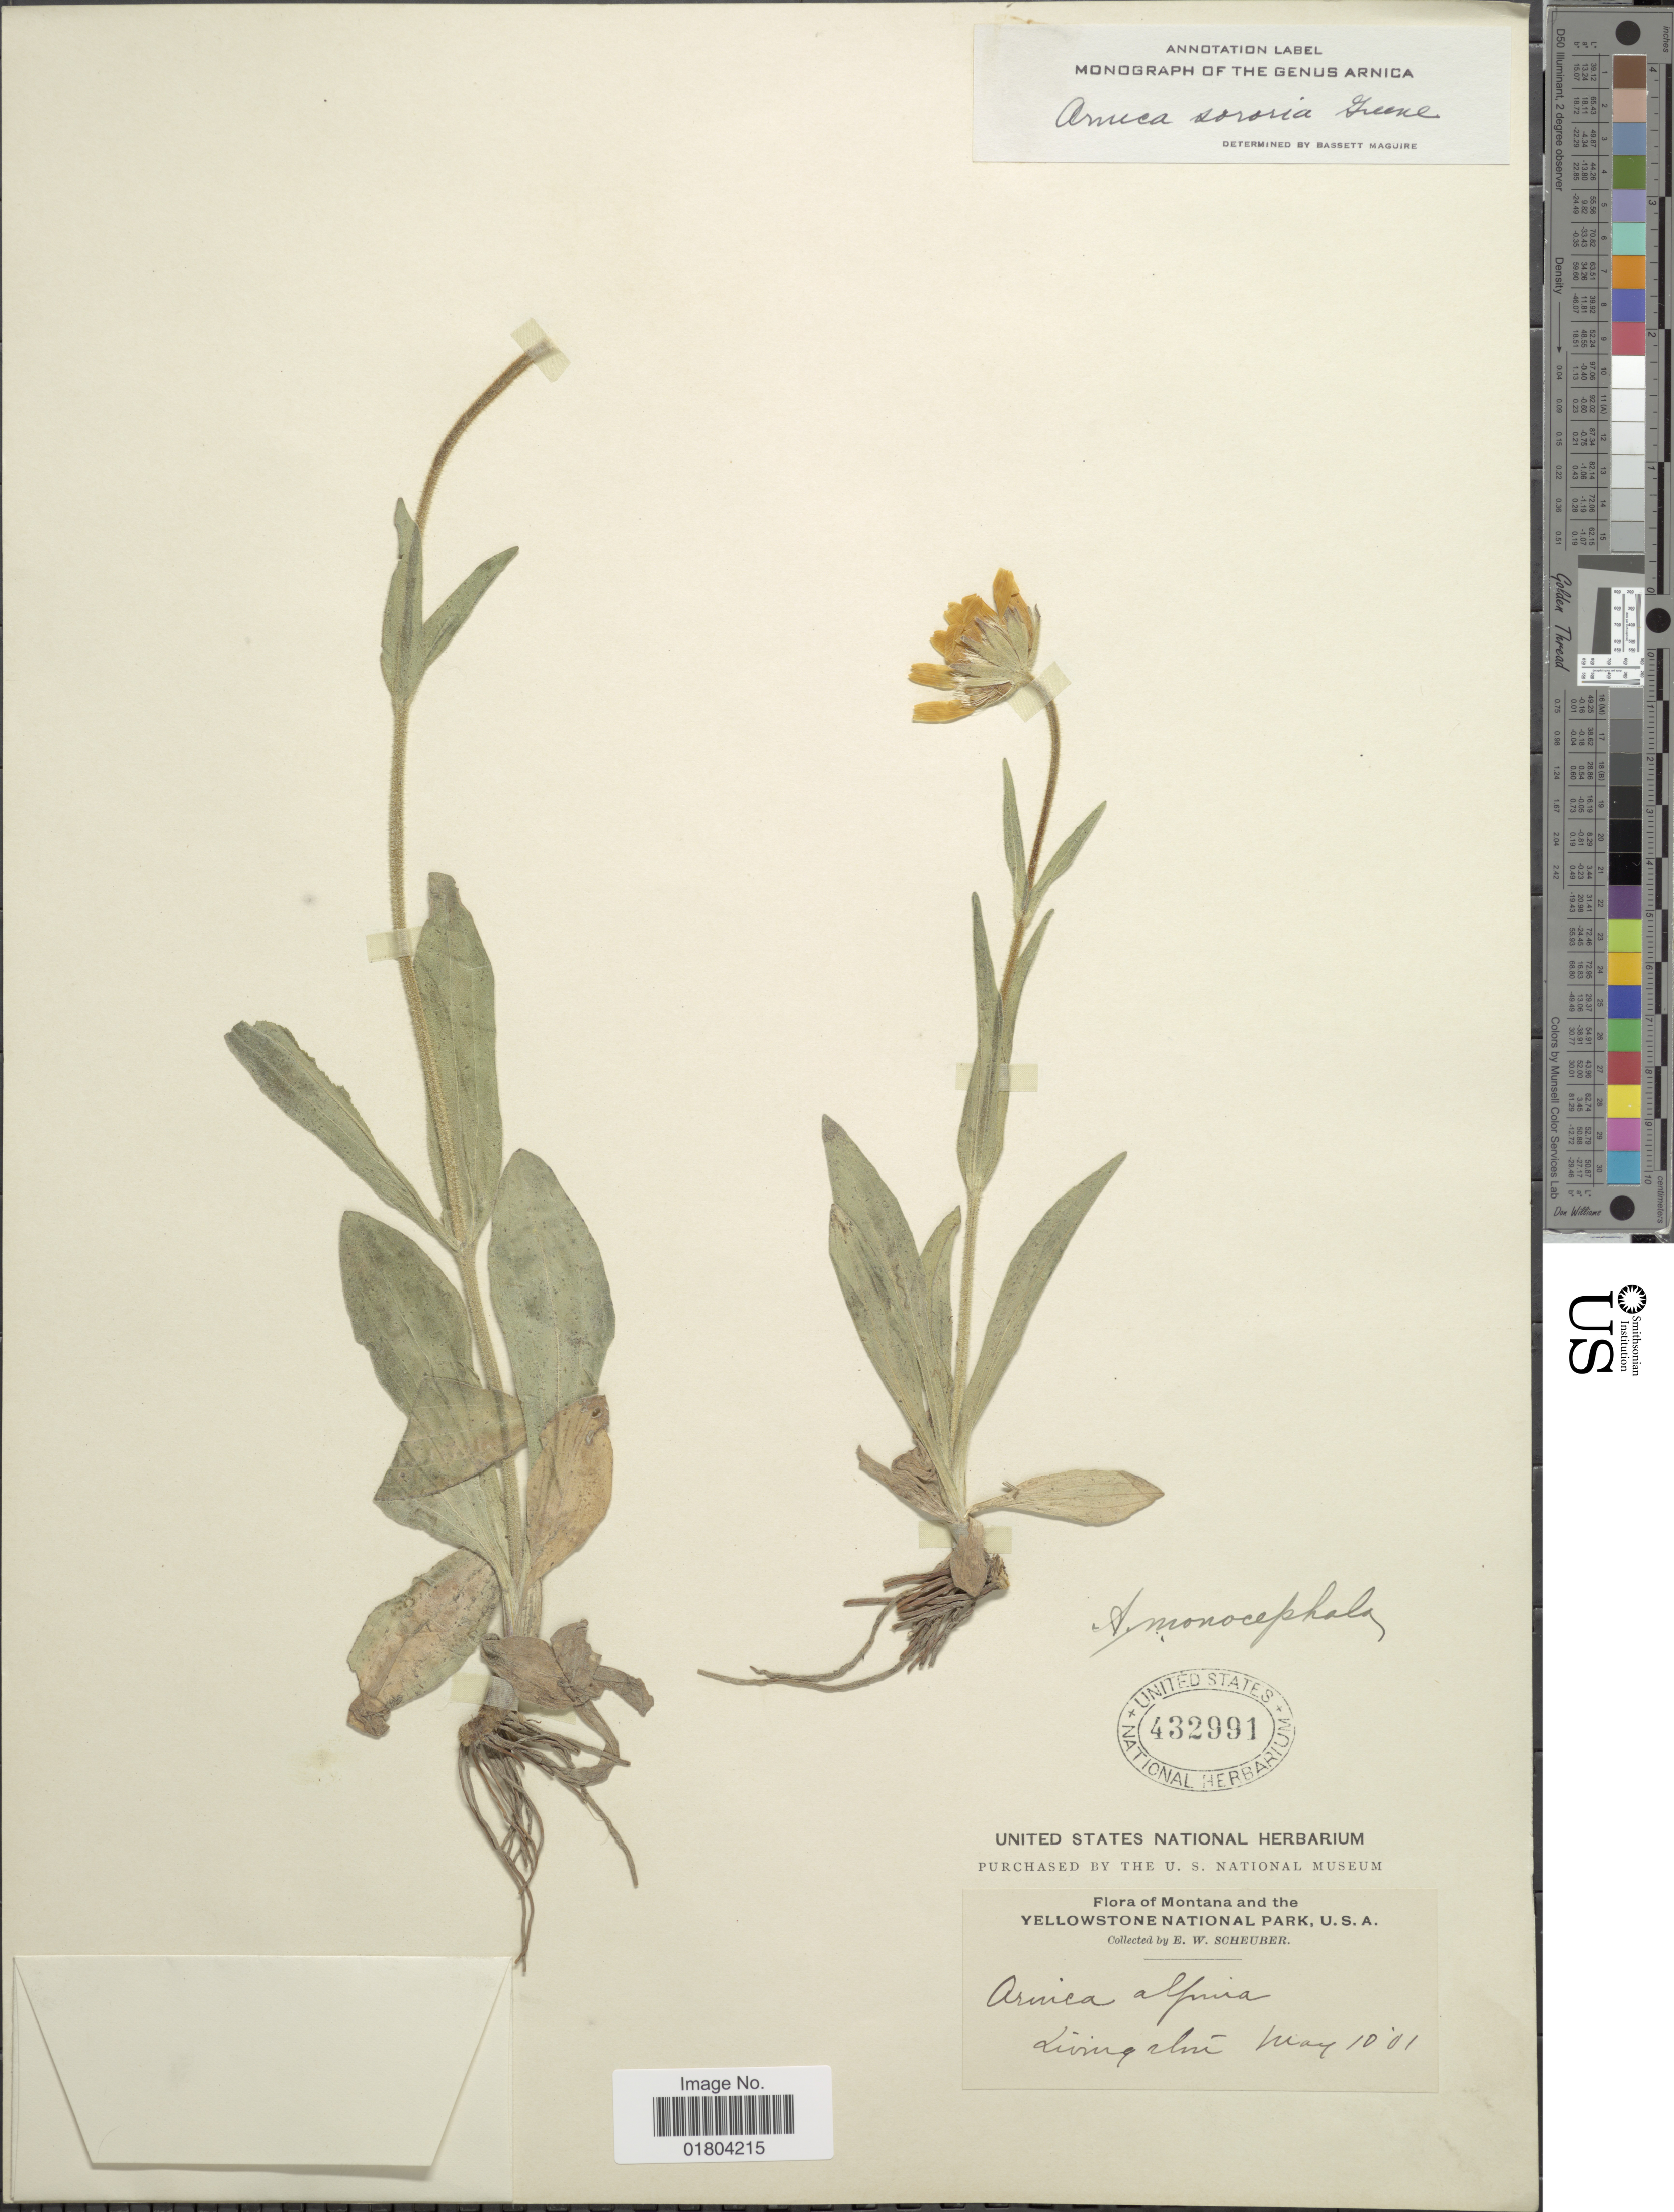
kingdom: Plantae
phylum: Tracheophyta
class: Magnoliopsida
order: Asterales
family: Asteraceae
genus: Arnica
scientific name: Arnica sororia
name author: Greene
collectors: E. Scheuber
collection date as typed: Transcribed d/m/y: 10/5/1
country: United States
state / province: Montana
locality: Montana and the Yellowstone National Park, Livingston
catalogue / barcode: US 432991